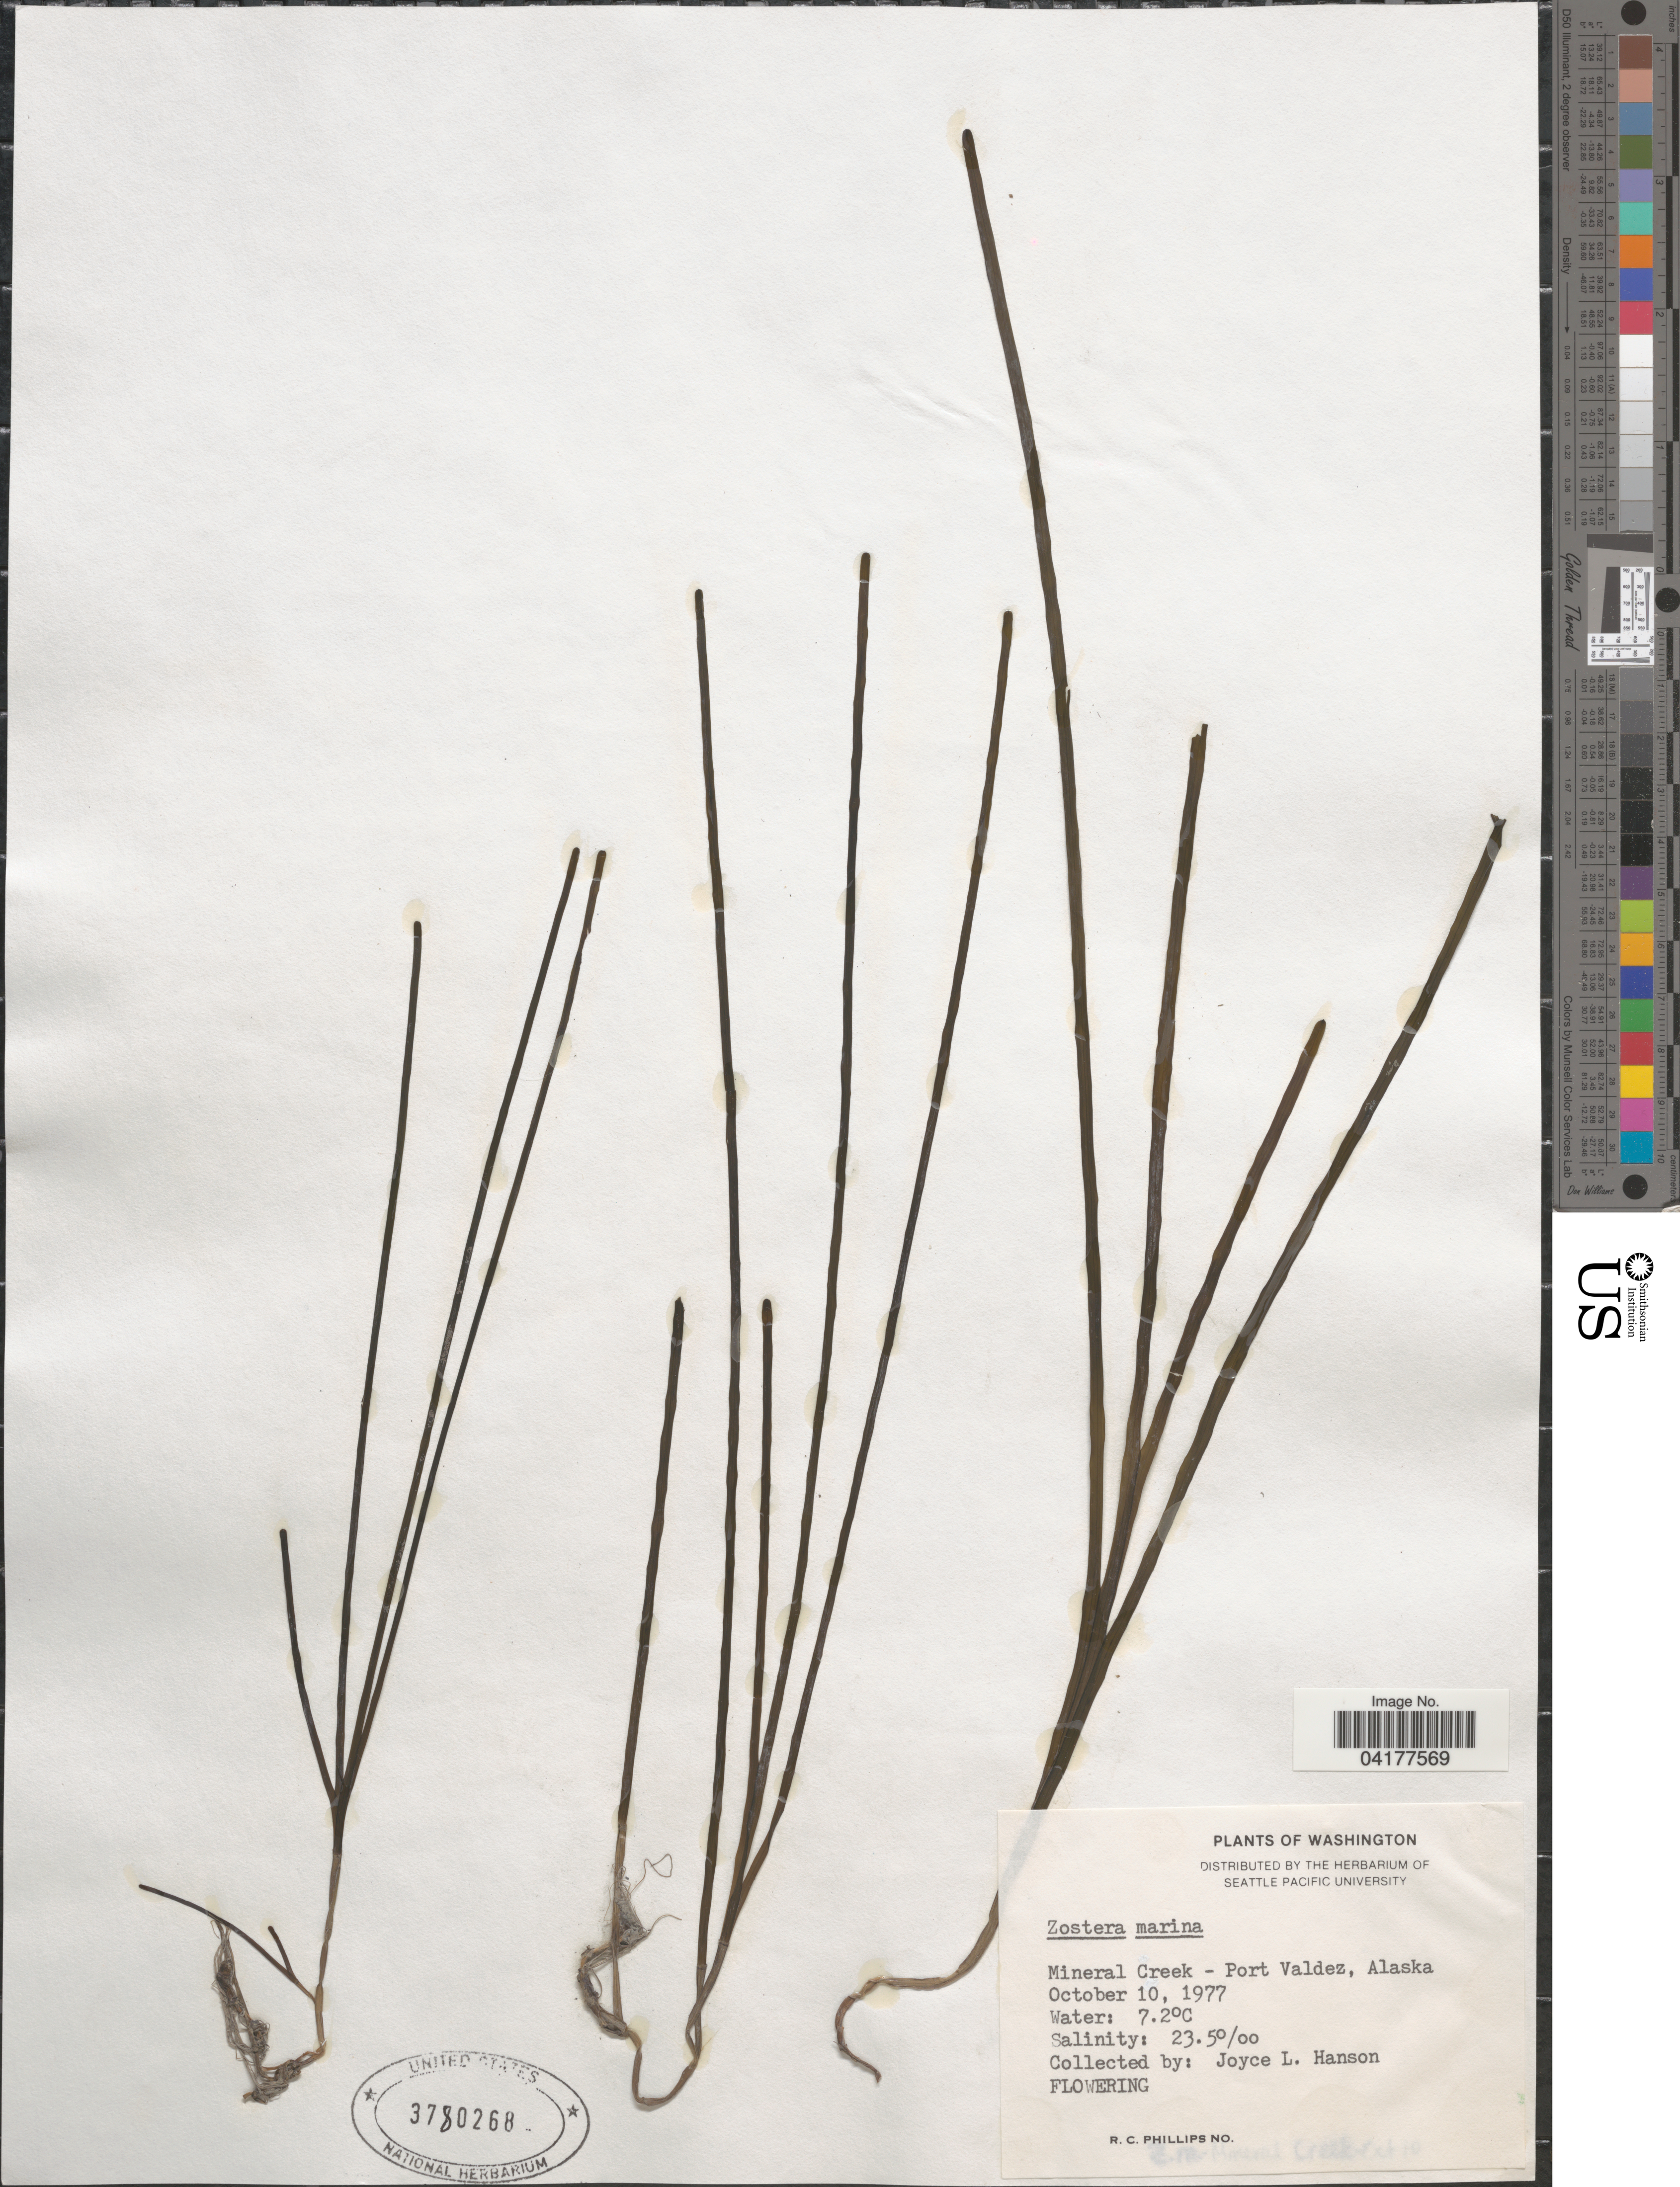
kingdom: Plantae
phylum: Tracheophyta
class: Liliopsida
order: Alismatales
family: Zosteraceae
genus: Zostera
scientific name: Zostera marina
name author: L.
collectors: J. Hanson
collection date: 1977-10-10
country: United States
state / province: Alaska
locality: Mineral Creek - Port Valdez.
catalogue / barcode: US 3780268